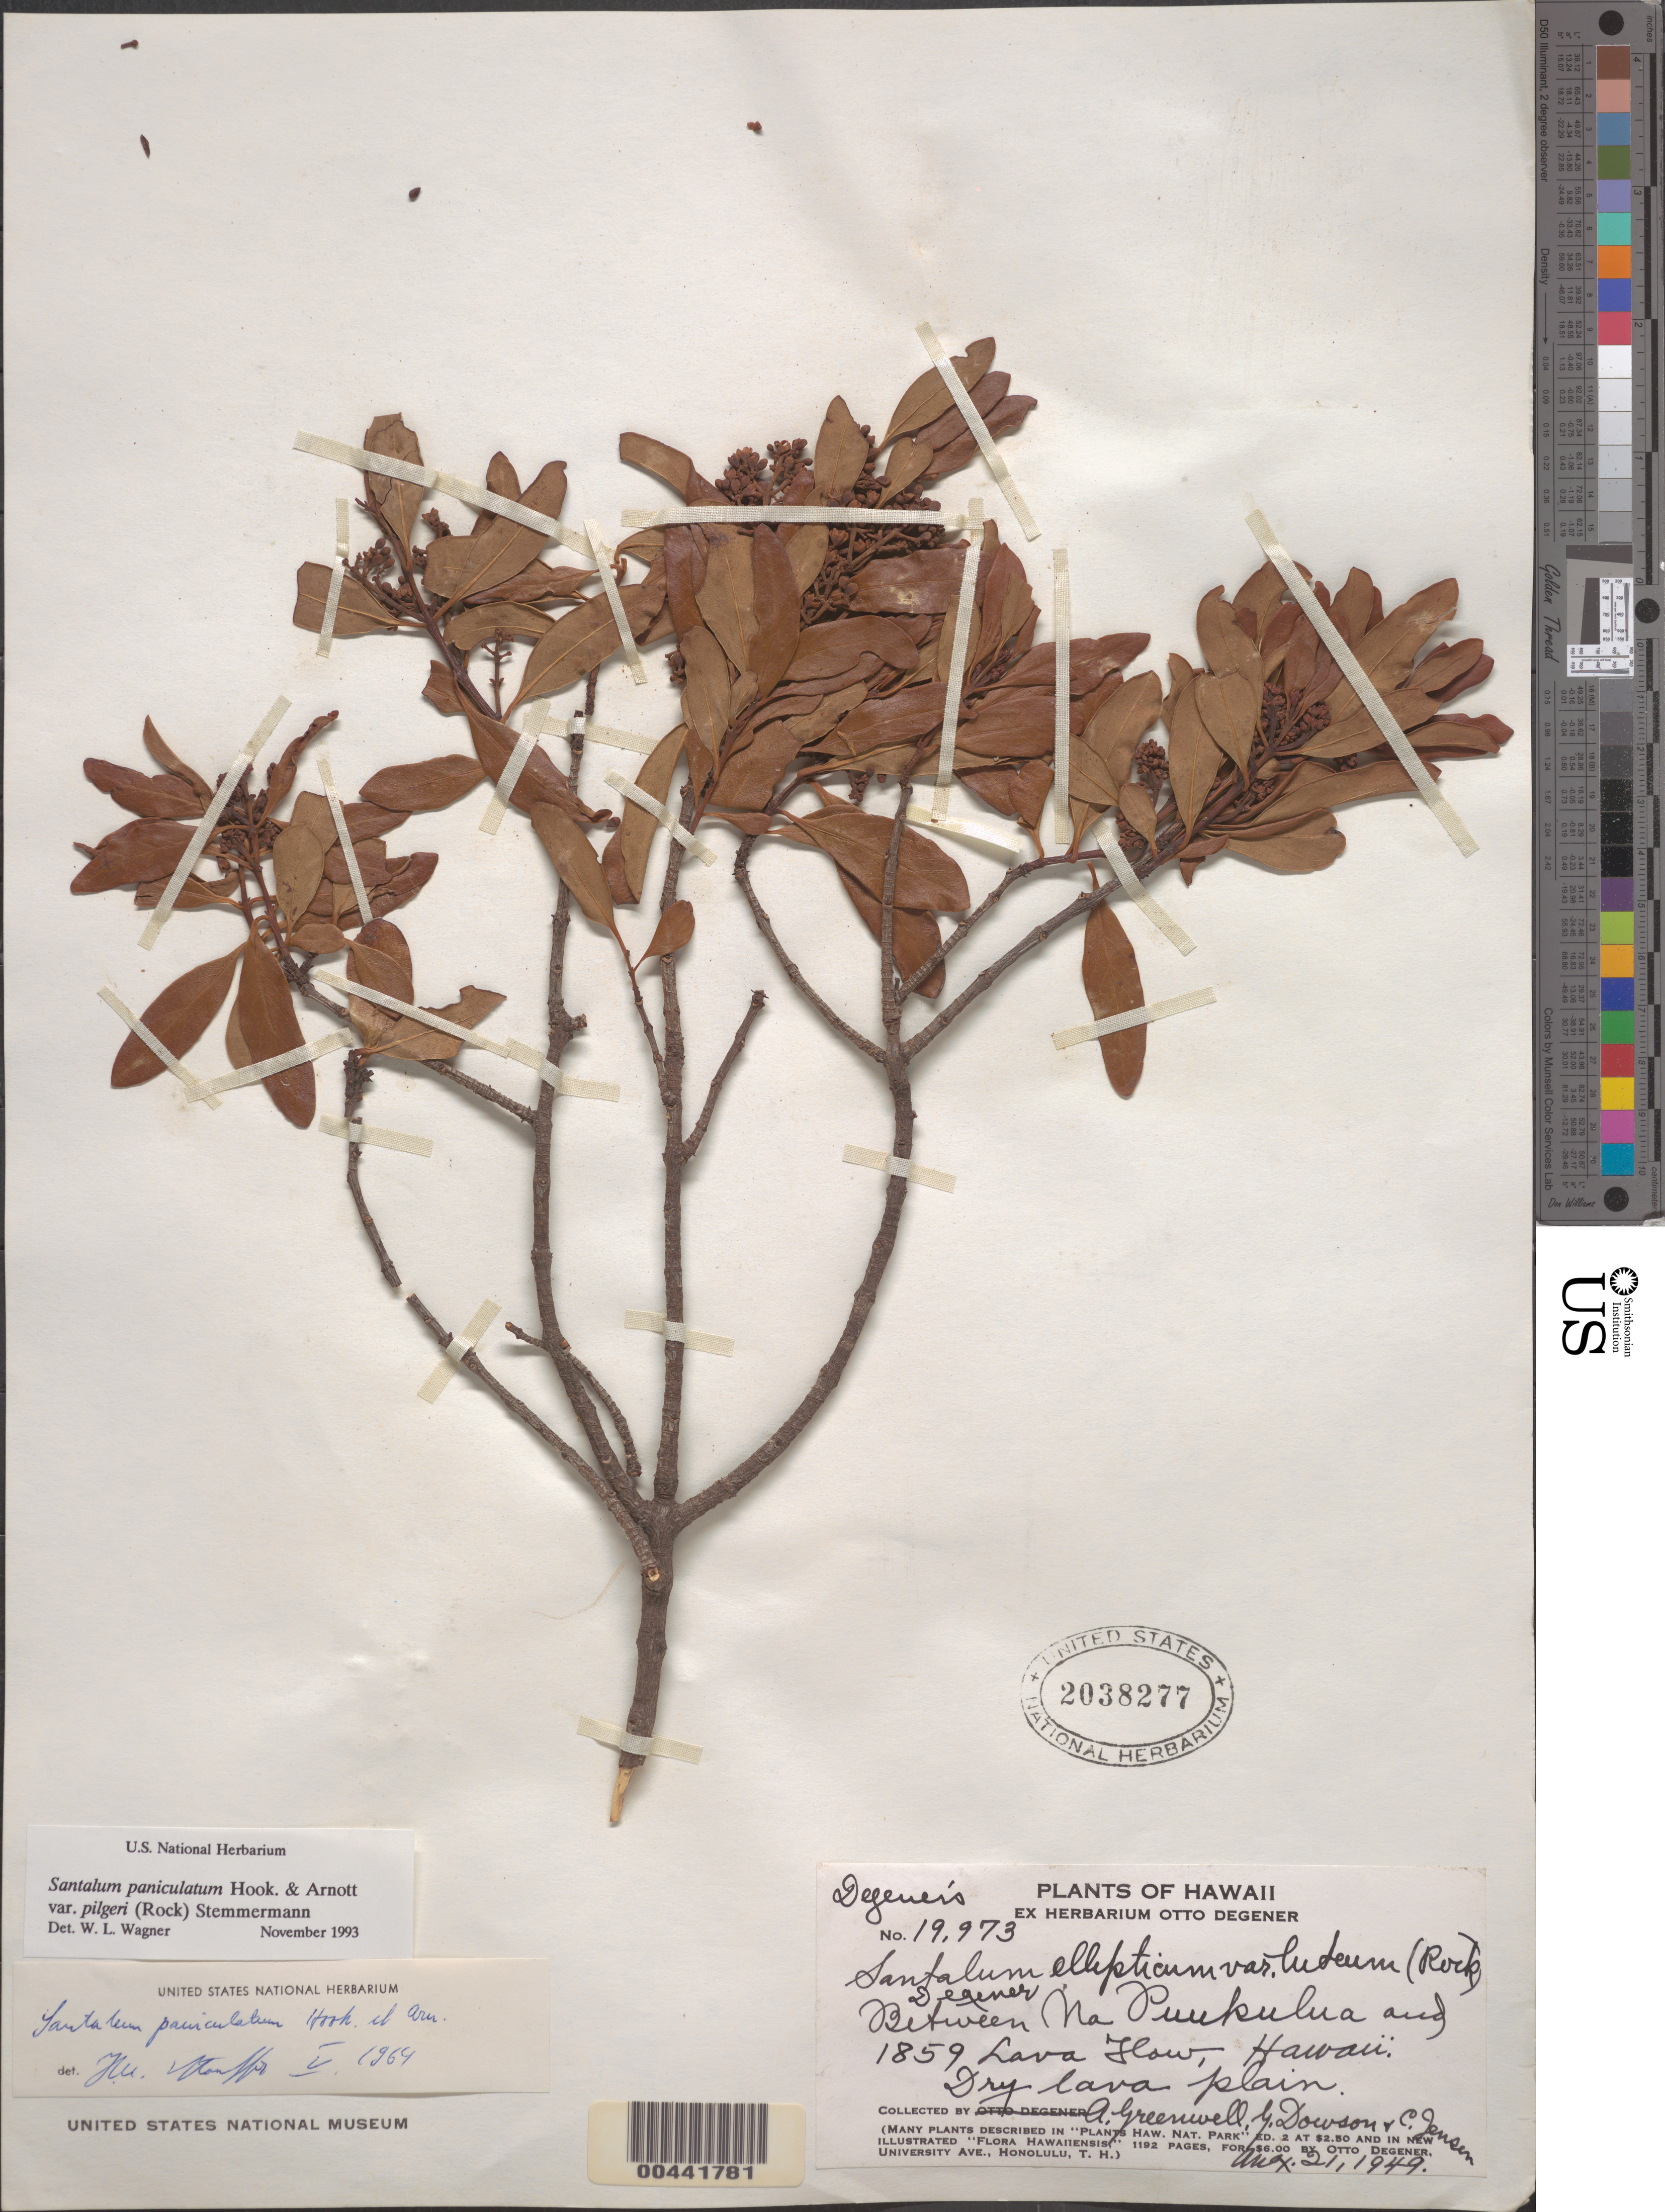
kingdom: Plantae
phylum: Tracheophyta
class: Magnoliopsida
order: Santalales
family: Santalaceae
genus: Santalum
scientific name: Santalum paniculatum var. pilgeri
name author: (Rock) Stemmerm.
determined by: Wagner, W. L., (BOT), Smithsonian Institution - National Museum of Natural History (UNITED STATES)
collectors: A. B. Greenwell, G. Dowson & C. E. O. Jensen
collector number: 19973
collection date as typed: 21 Aug 1949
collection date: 1949-08-21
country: United States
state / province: Hawaii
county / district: Hawaii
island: Hawaii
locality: Between Na Puukulua and 1859 Lava Flow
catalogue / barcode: US 2038277